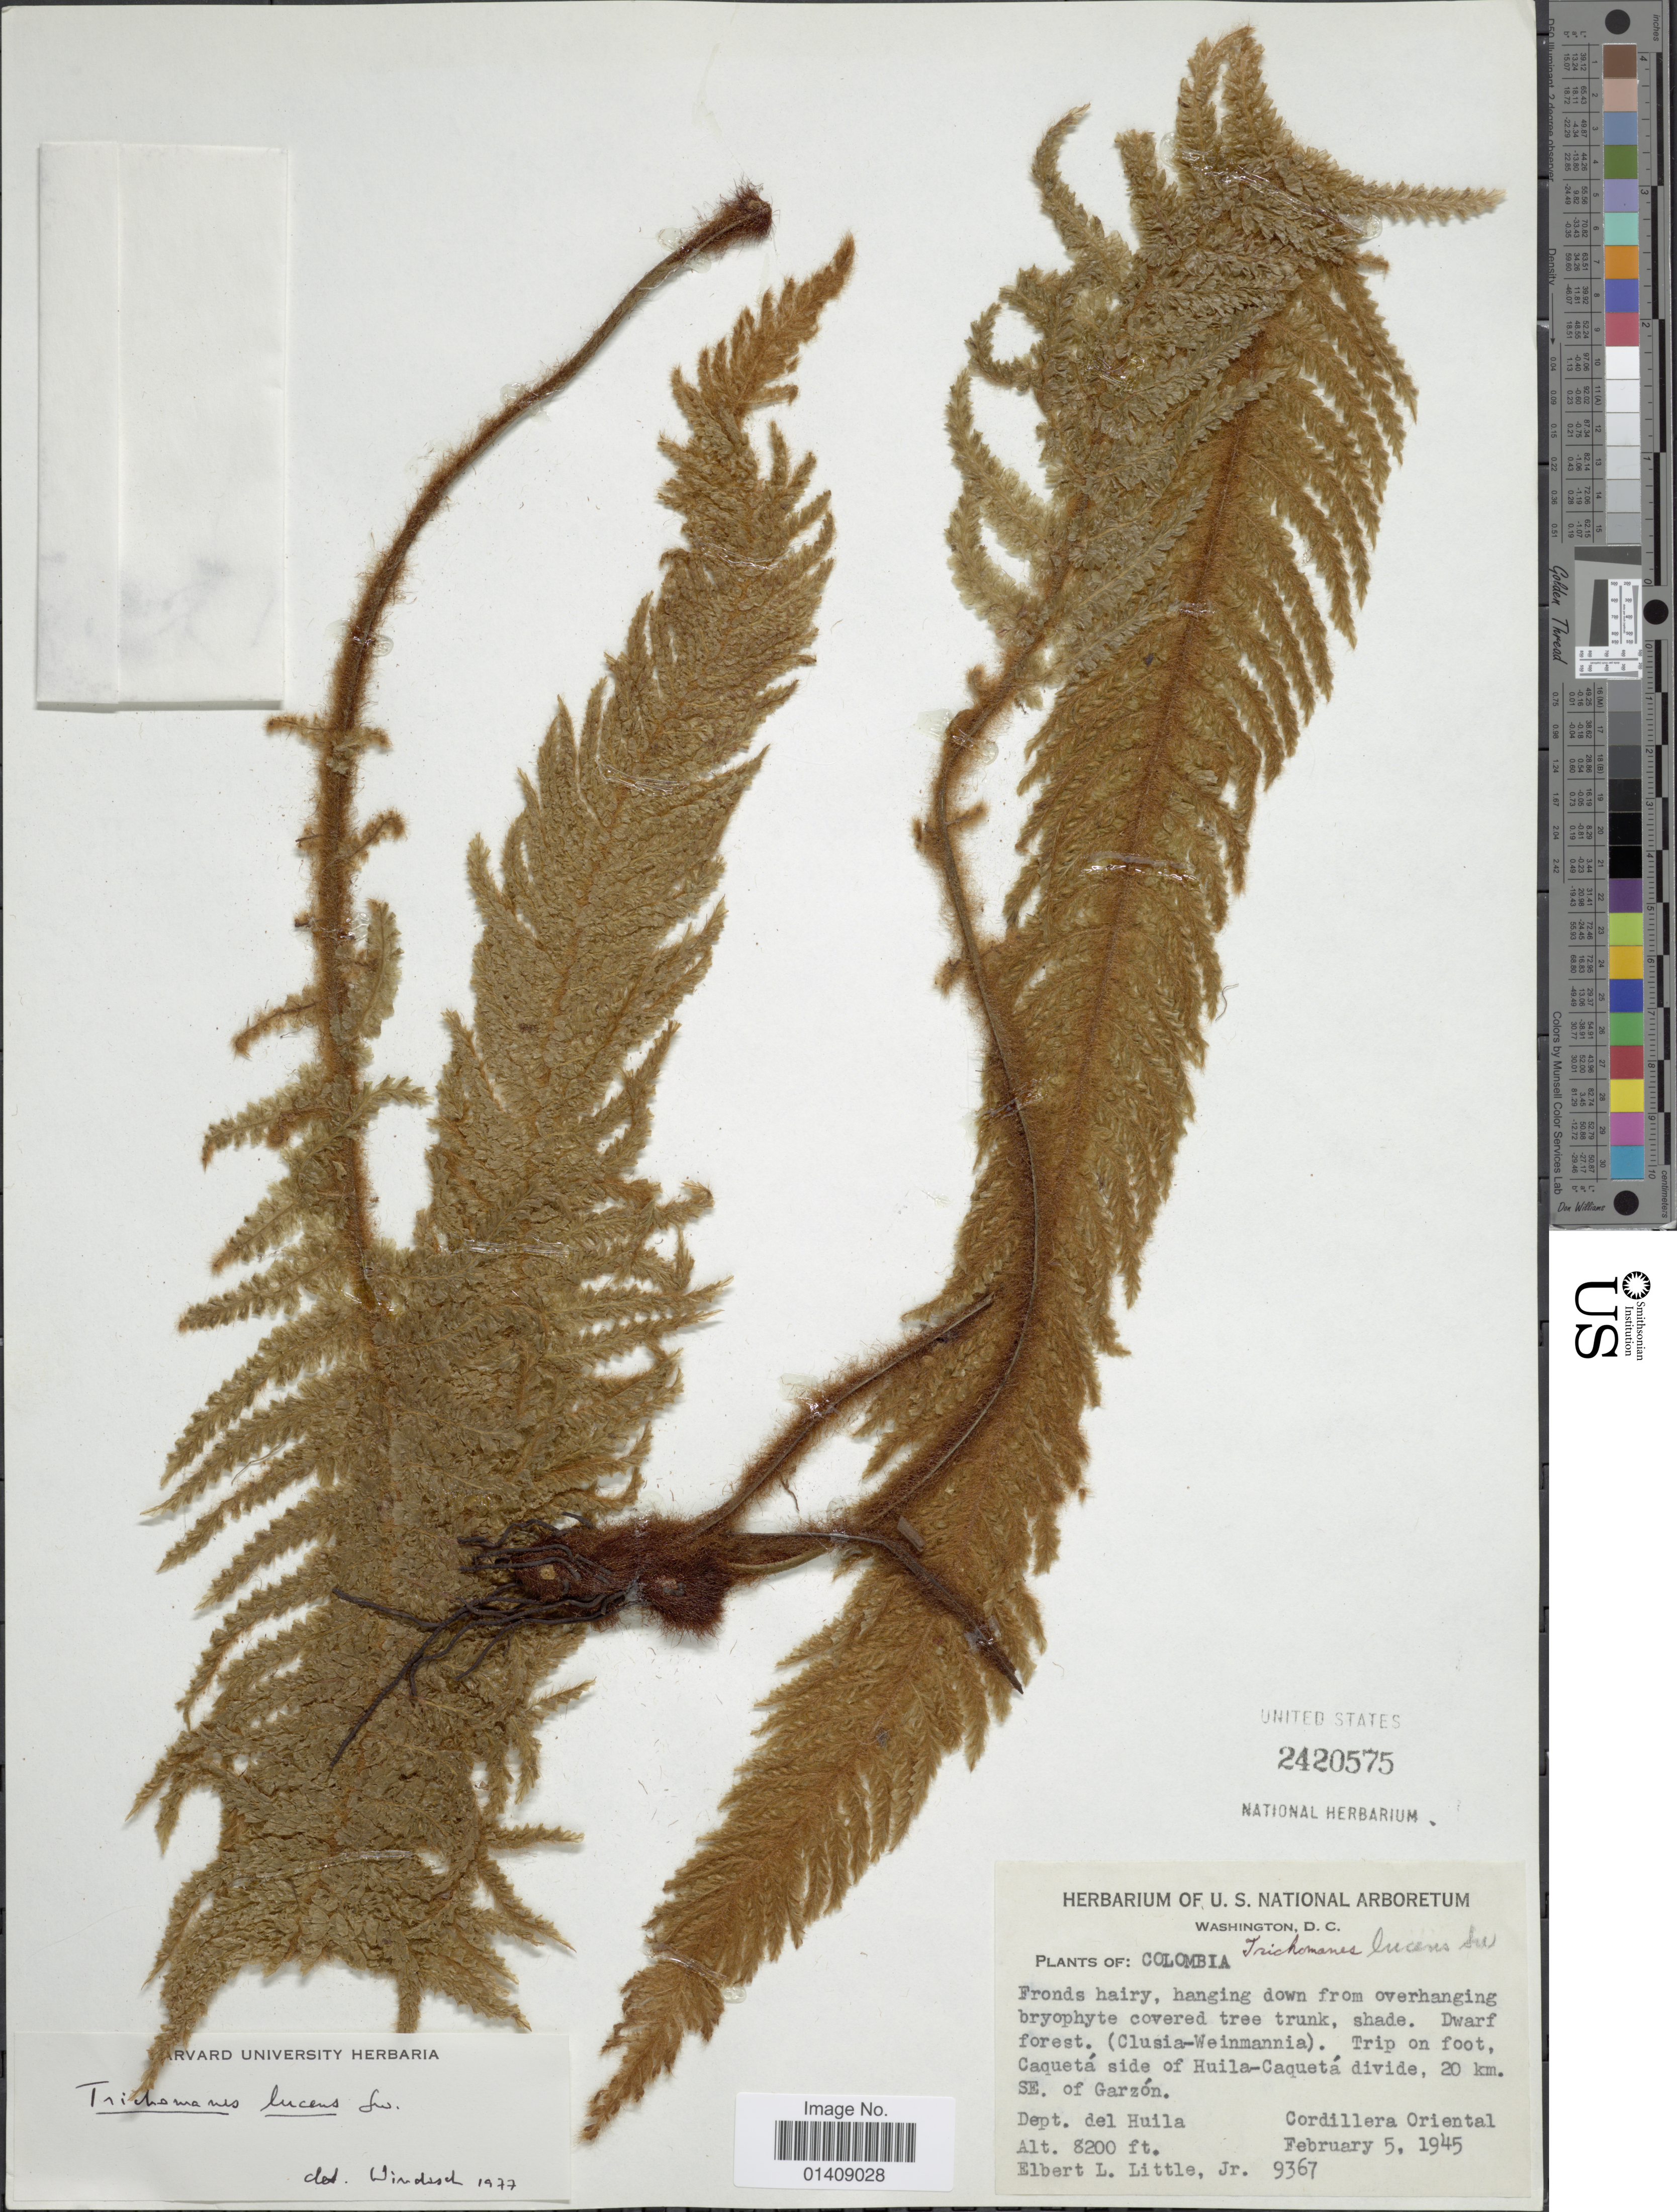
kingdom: Plantae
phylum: Tracheophyta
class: Polypodiopsida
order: Hymenophyllales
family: Hymenophyllaceae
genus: Trichomanes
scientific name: Trichomanes lucens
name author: Sw.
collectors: E. L. Little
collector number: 9367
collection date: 1945-02-05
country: Colombia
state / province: Huila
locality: Caqeutá side of Huila-Caqueta divide, 20 km. SE of Garzón. Dept. del Huila. Cordillera Oriental.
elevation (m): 2499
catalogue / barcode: US 2420575